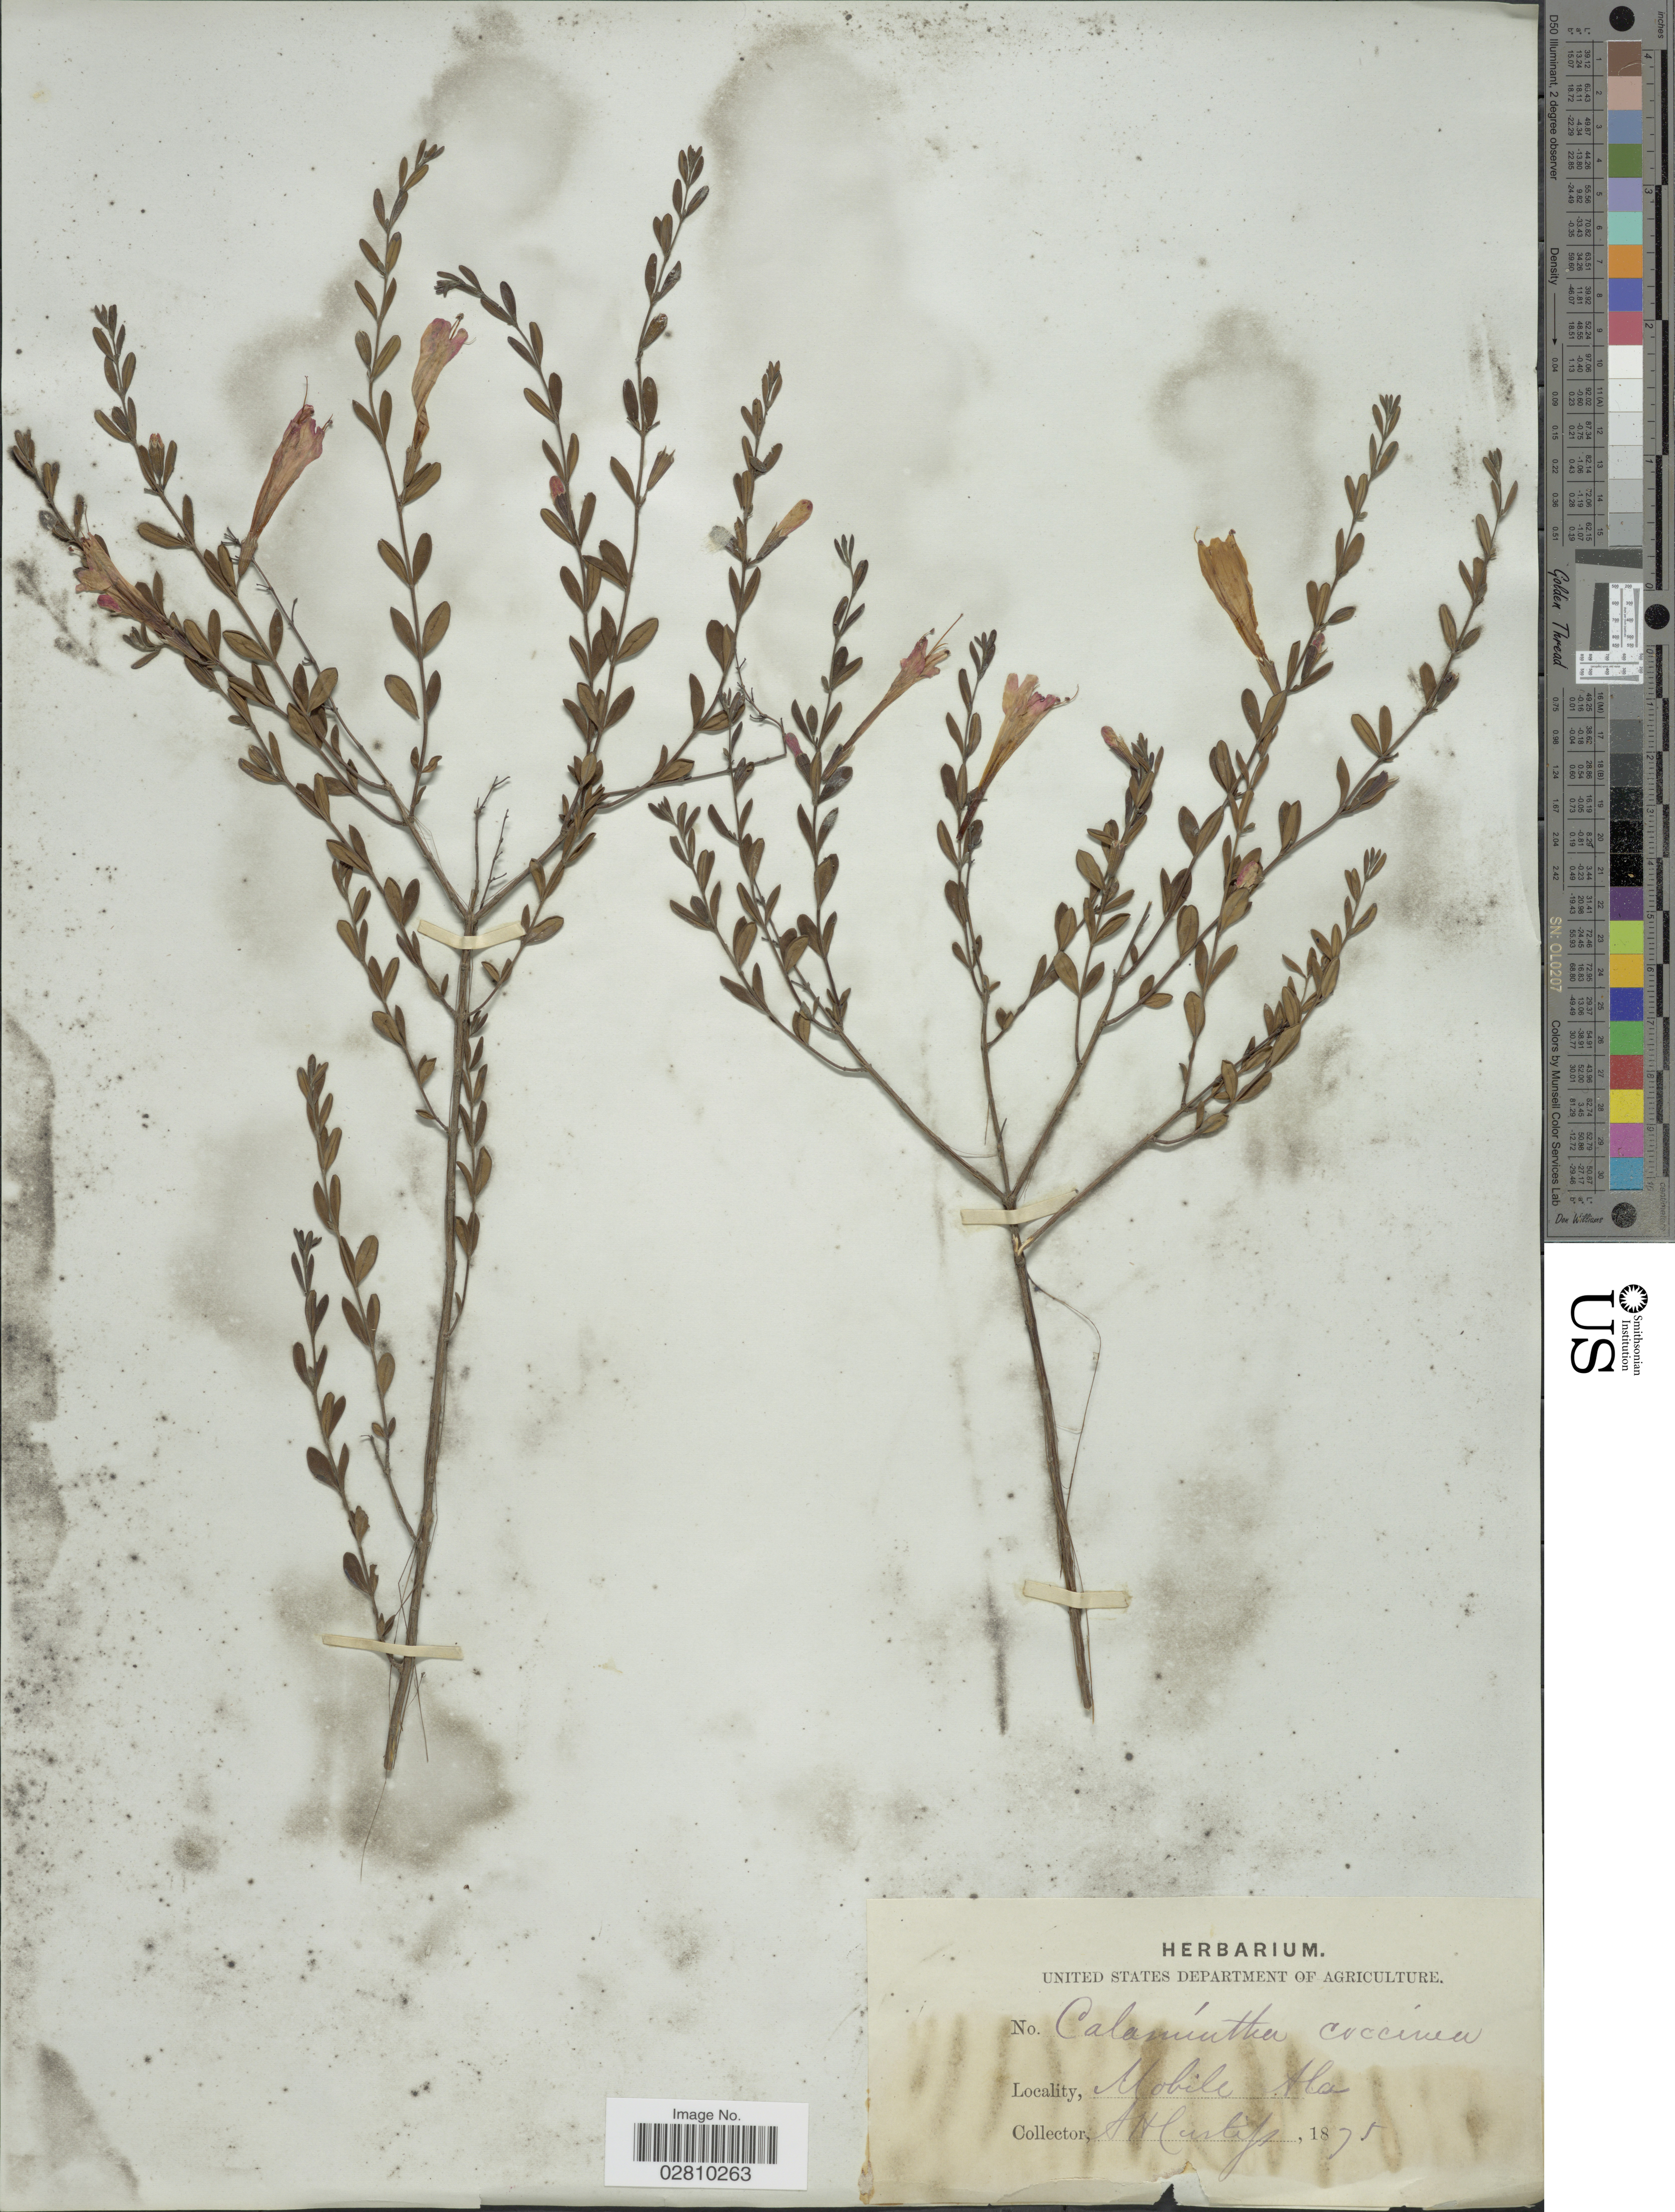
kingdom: Plantae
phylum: Tracheophyta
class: Magnoliopsida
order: Lamiales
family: Lamiaceae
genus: Clinopodium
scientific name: Clinopodium coccineum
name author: (Nutt. ex Hook.) Kuntze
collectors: A. H. Curtiss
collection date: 1875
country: United States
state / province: Alabama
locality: Mobile, Ala.